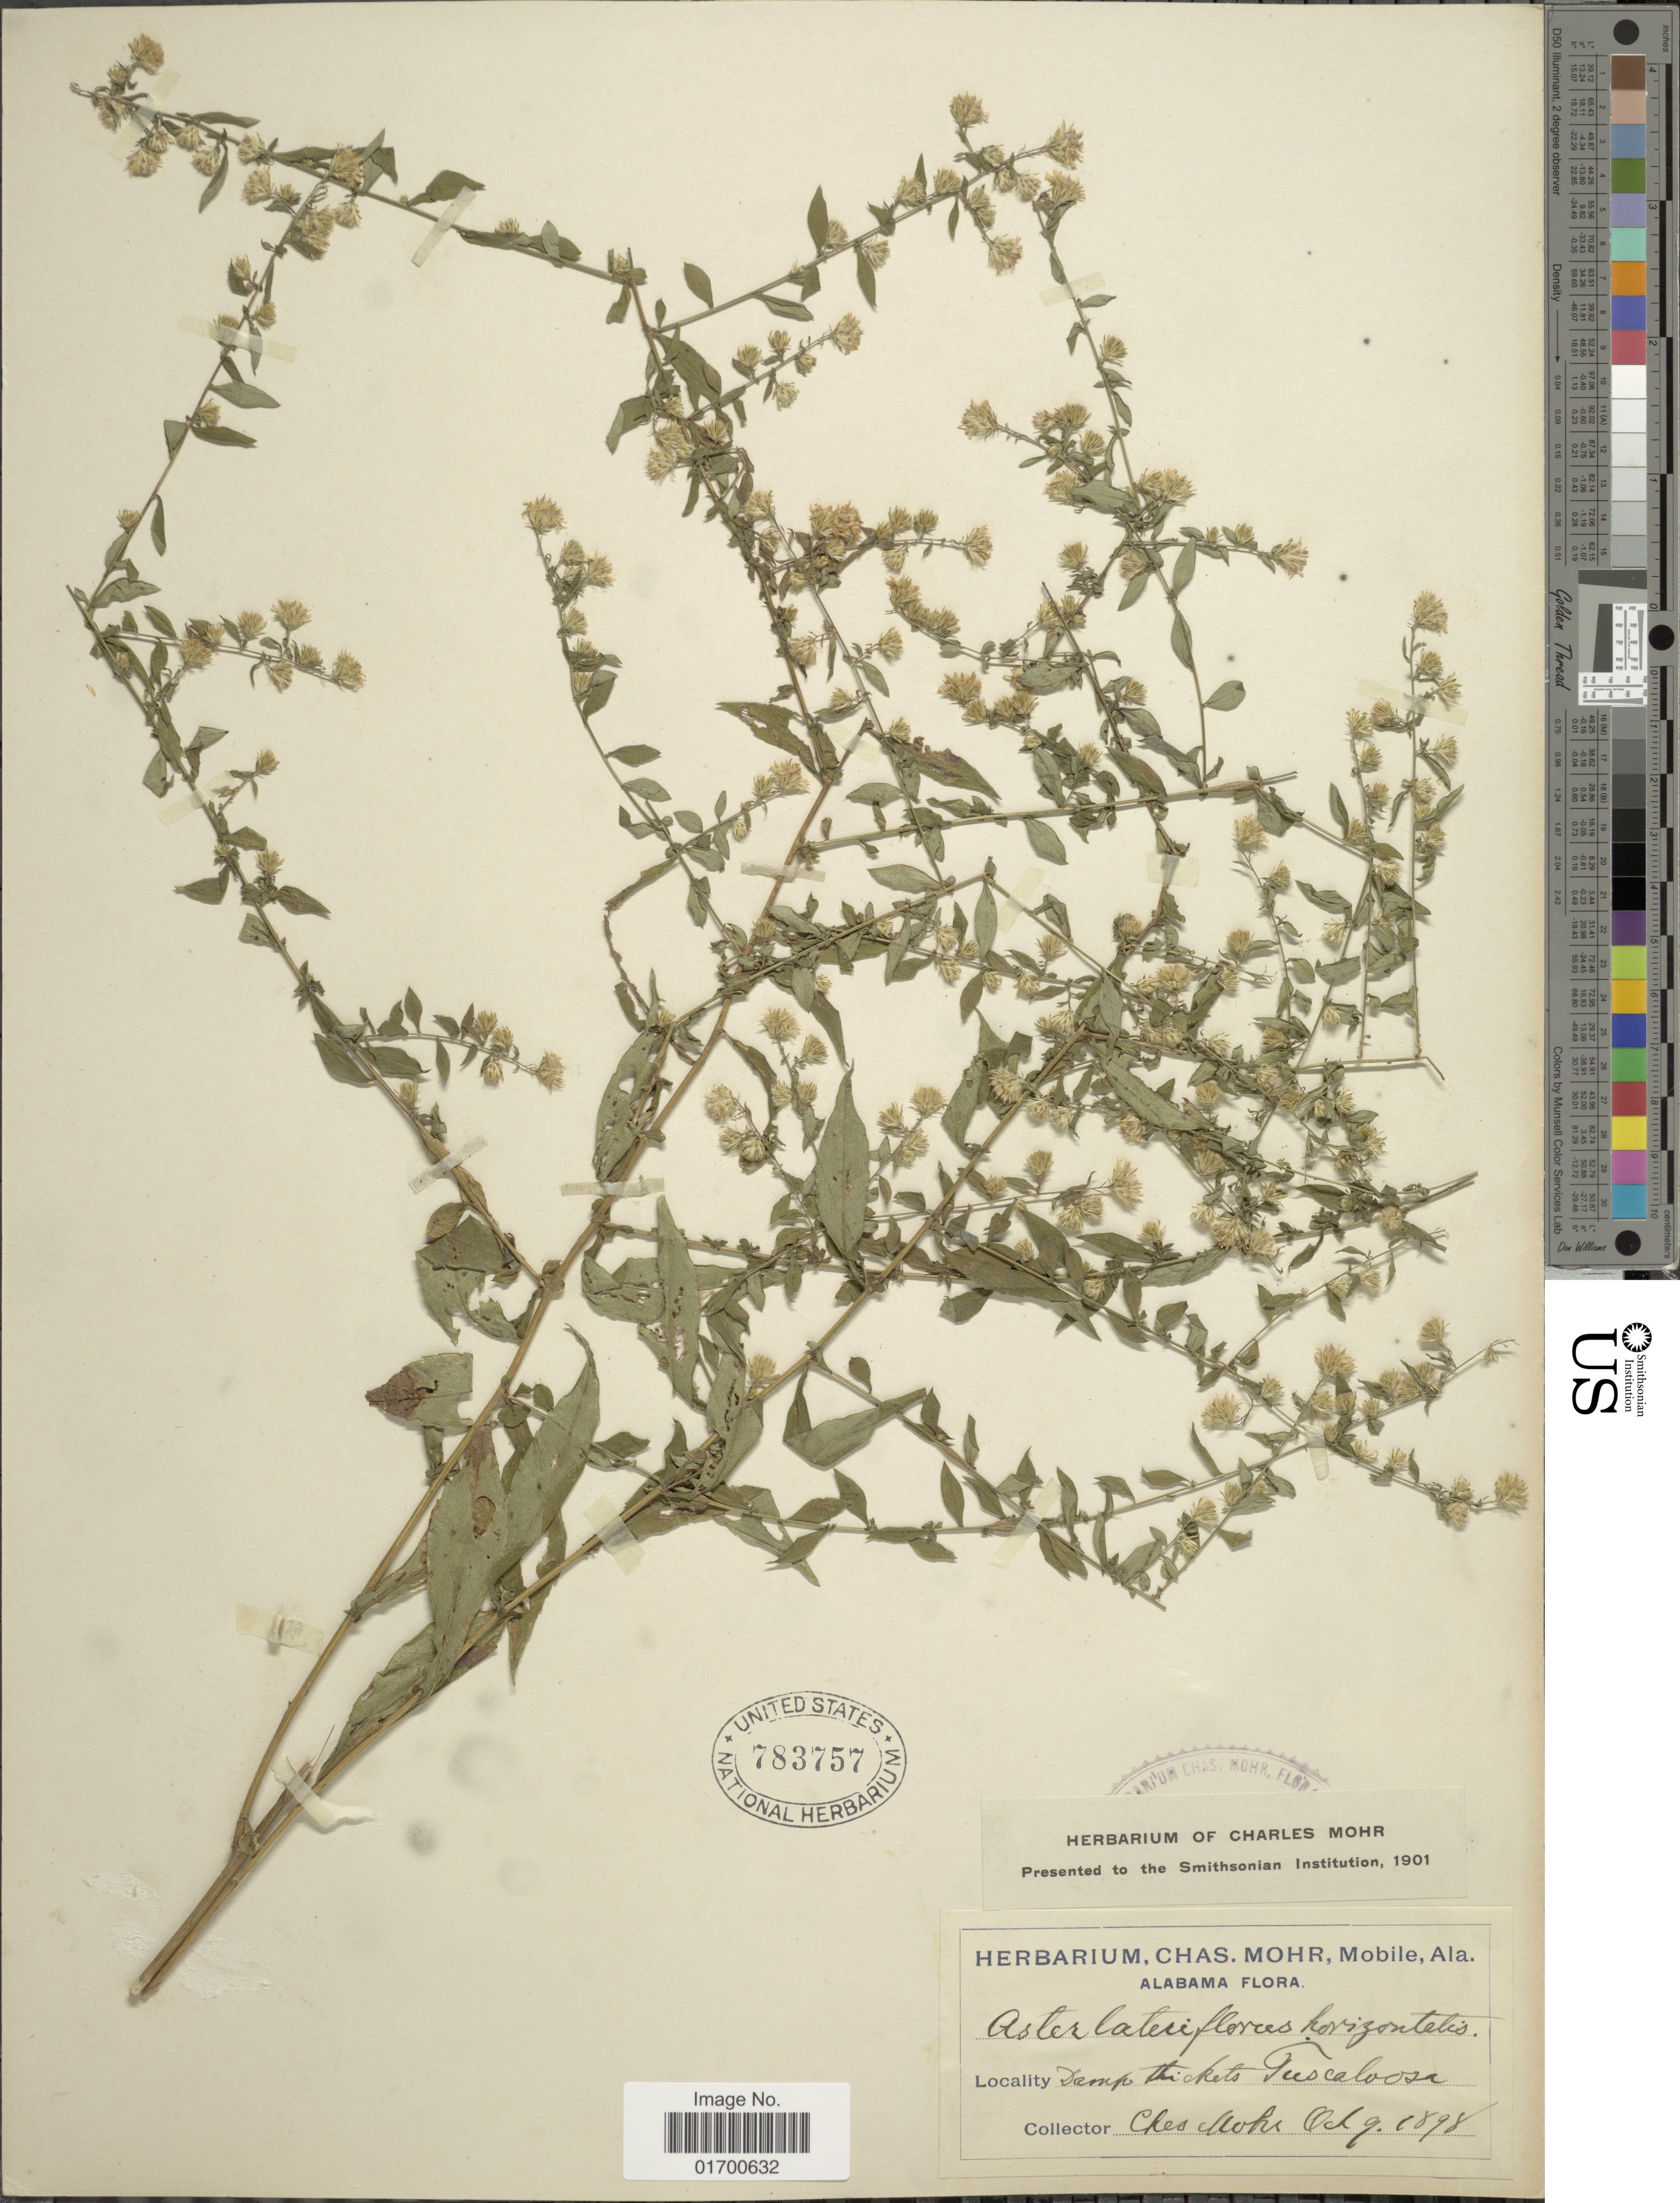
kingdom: Plantae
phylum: Tracheophyta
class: Magnoliopsida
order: Asterales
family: Asteraceae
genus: Symphyotrichum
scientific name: Symphyotrichum lateriflorum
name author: (L.) Á. Löve & D. Löve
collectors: Mohr, C. T. (herbarium)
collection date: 1898-10-09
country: United States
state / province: Alabama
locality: Damp thickets Tuscaloosa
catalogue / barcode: US 783757